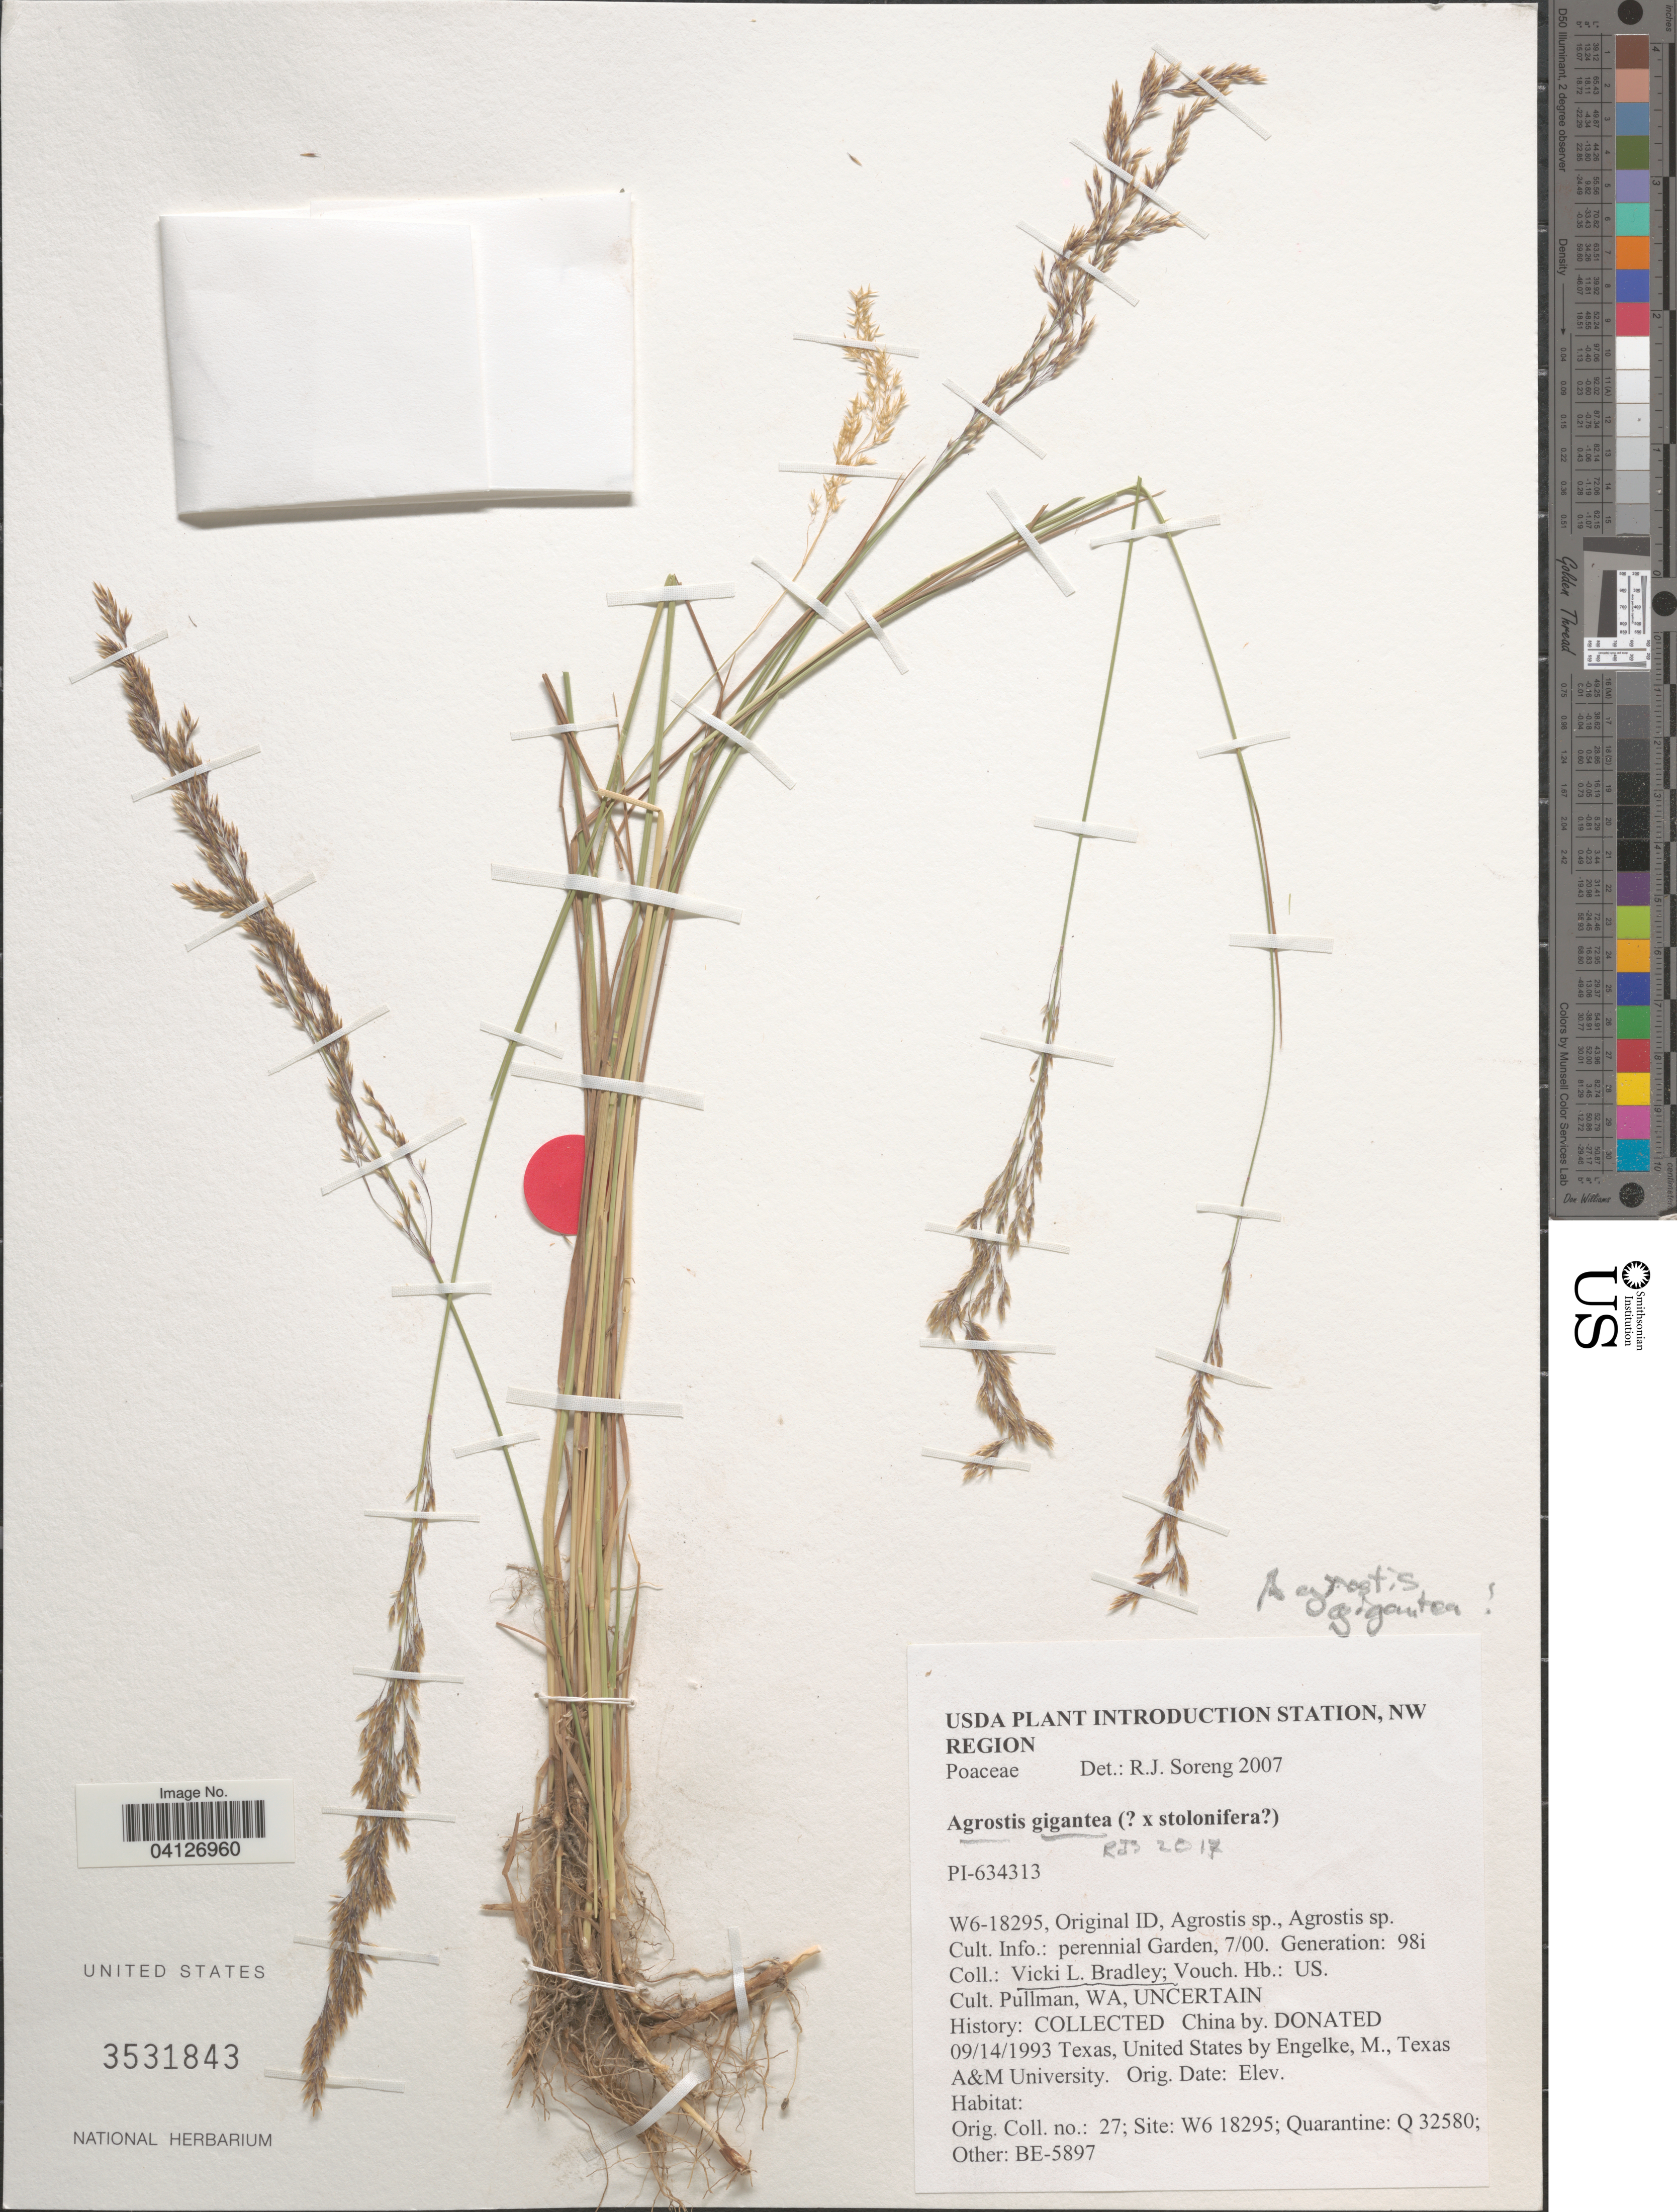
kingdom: Plantae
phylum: Tracheophyta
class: Liliopsida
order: Poales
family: Poaceae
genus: Agrostis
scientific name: Agrostis gigantea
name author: Roth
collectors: V. Bradley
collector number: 27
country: United States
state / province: Washington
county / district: Whitman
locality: Perennial Garden, 7/00. Cult. Pullman.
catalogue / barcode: US 3531843